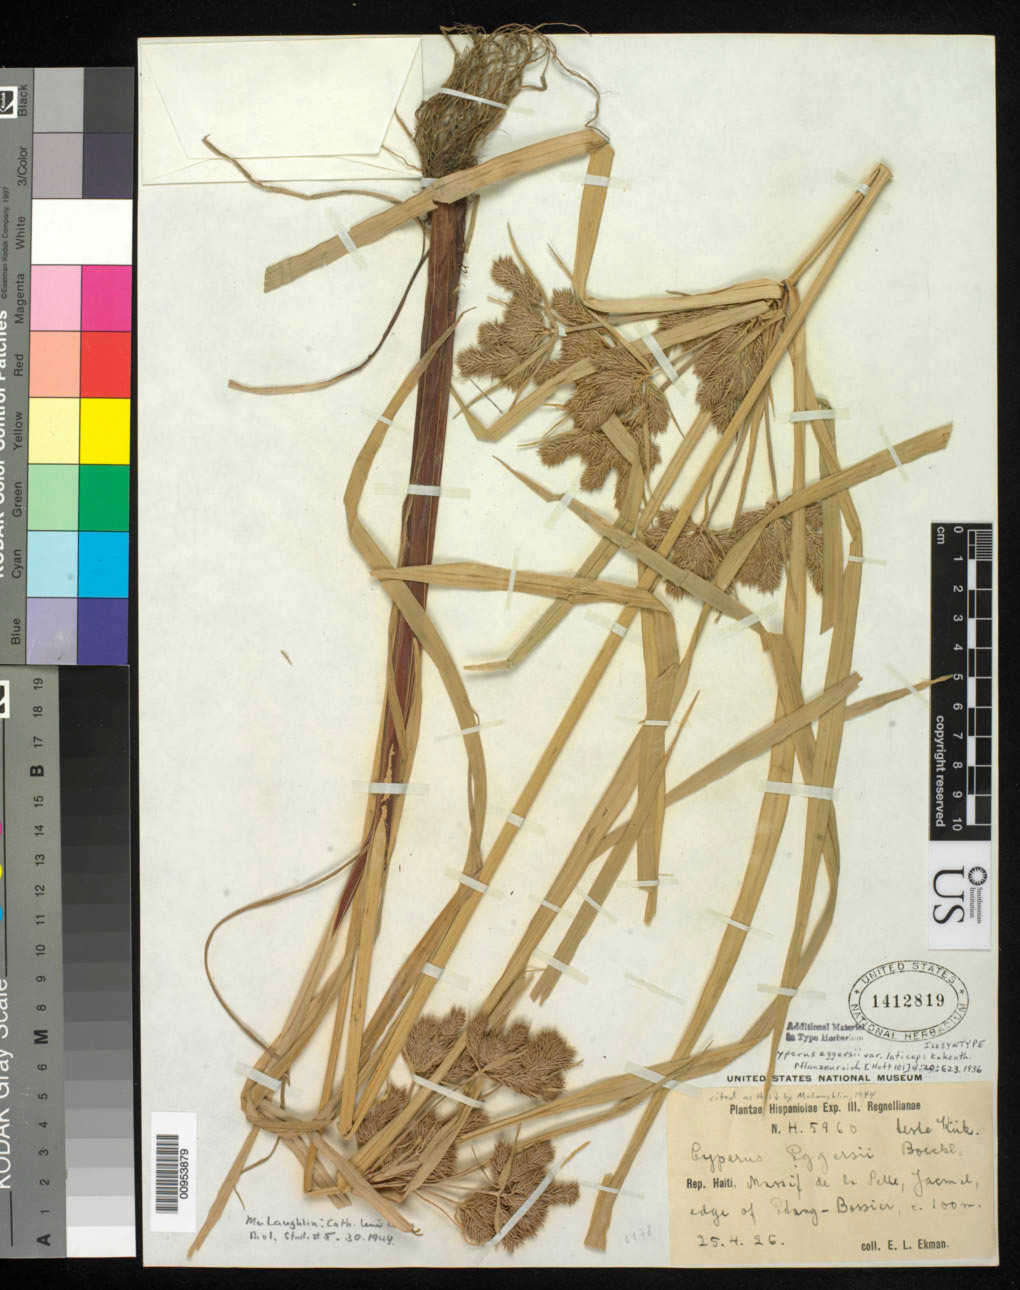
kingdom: Plantae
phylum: Tracheophyta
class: Liliopsida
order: Poales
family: Cyperaceae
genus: Cyperus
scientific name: Cyperus eggersii var. laticeps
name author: Kük. in Engl.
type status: Isosyntype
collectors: E. L. Ekman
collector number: H 5960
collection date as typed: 25 Apr 1926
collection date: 1926-04-25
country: Haiti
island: Hispaniola Island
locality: Massif de la Selle, Jacmel, edge of Etang-Bossier.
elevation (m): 100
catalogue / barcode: US 1412819